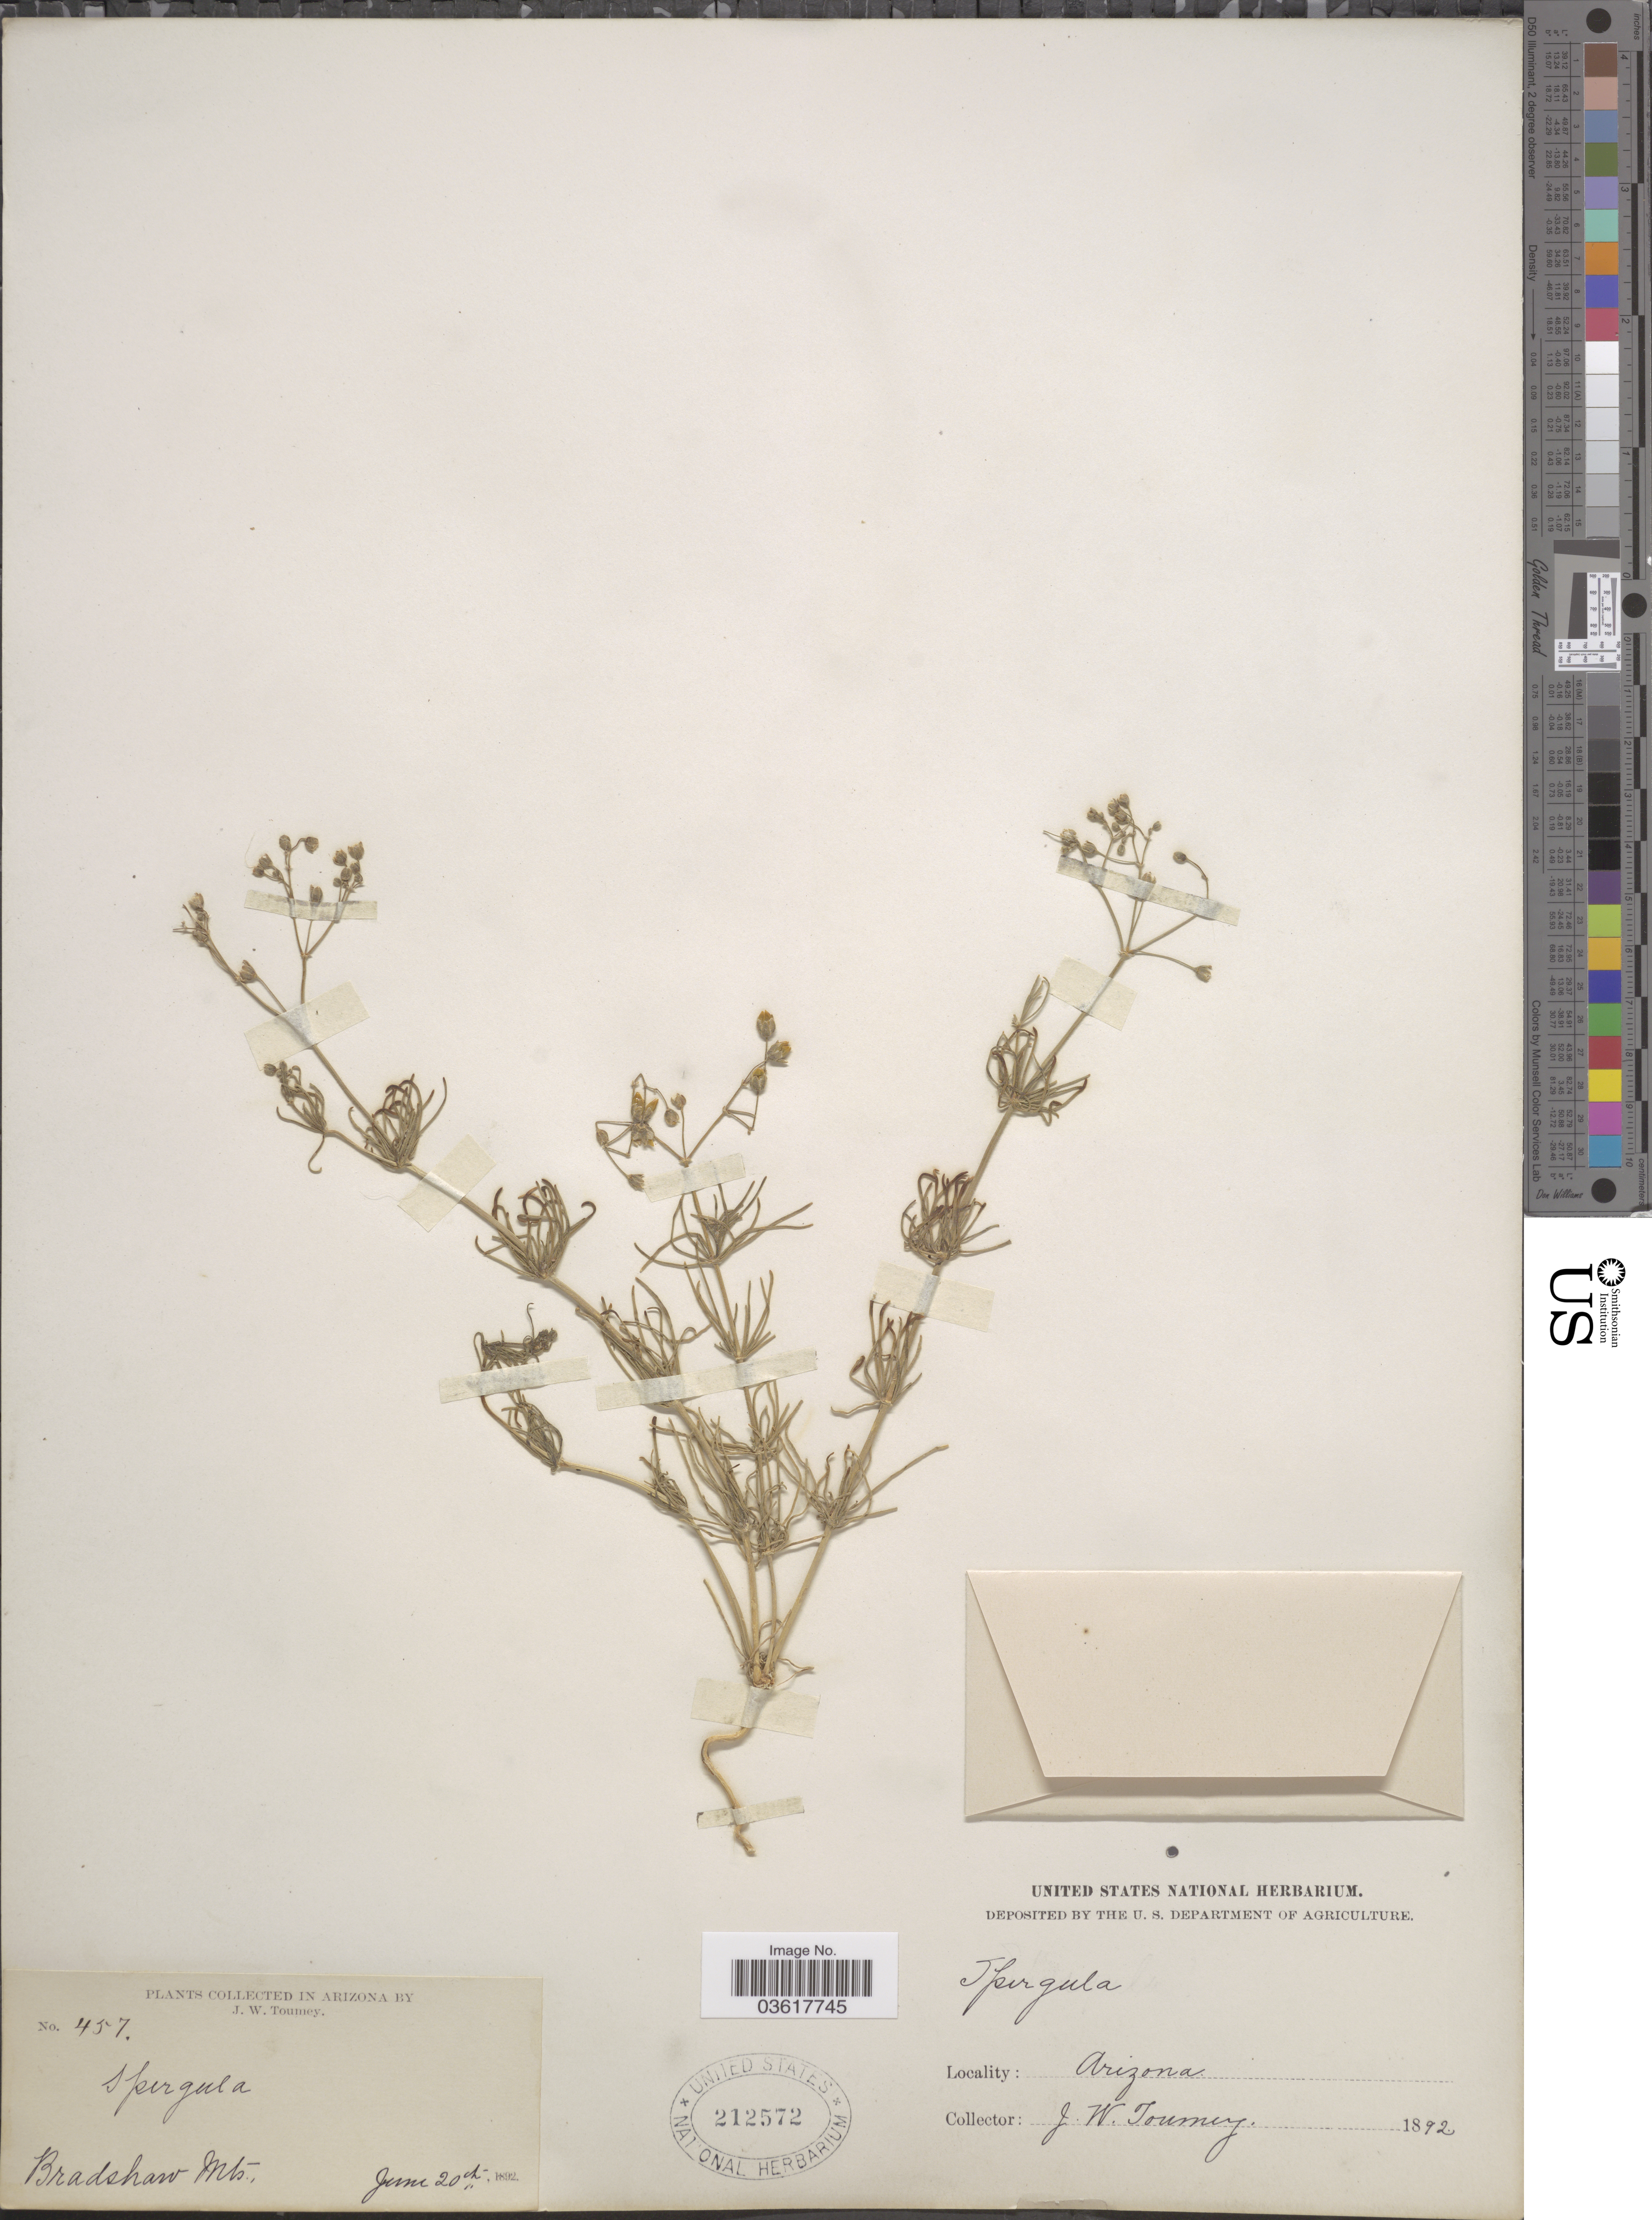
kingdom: Plantae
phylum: Tracheophyta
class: Magnoliopsida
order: Caryophyllales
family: Caryophyllaceae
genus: Spergula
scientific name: Spergula arvensis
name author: L.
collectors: J. W. Toumey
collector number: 457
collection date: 1892-06-20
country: United States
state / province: Arizona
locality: Bradshaw Mts.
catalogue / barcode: US 212572